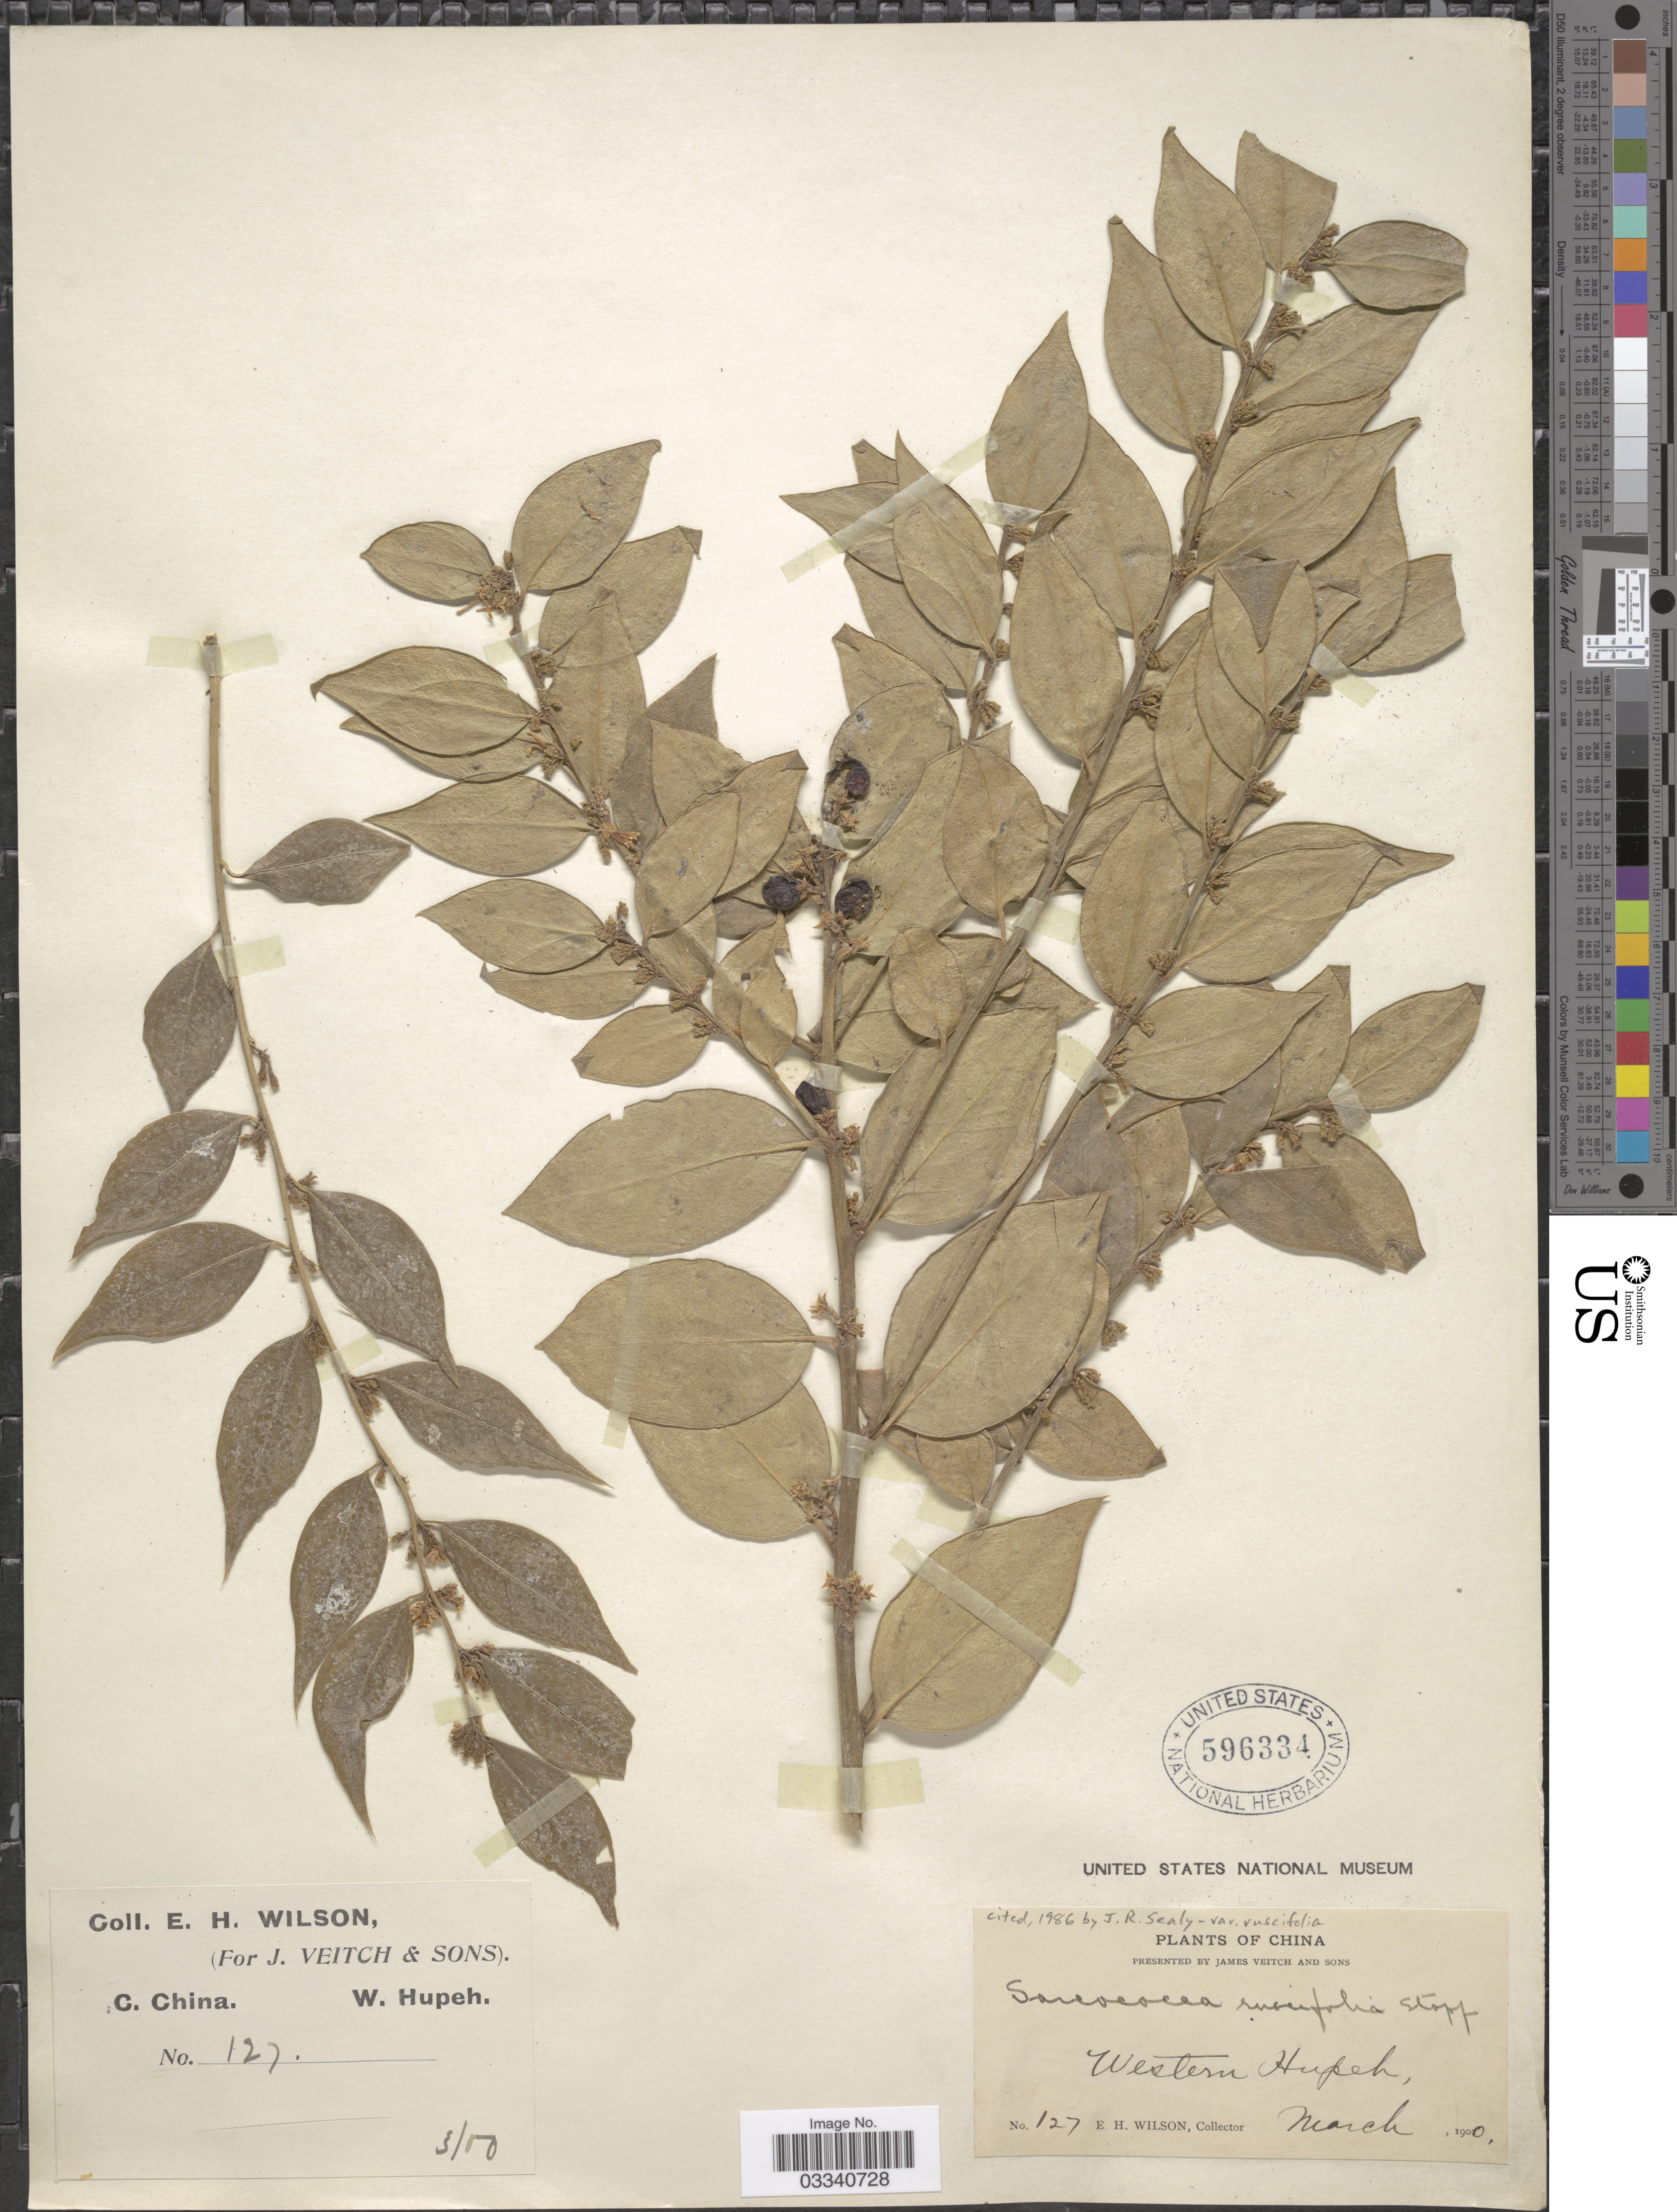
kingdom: Plantae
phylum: Tracheophyta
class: Magnoliopsida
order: Buxales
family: Buxaceae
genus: Sarcococca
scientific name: Sarcococca ruscifolia var. ruscifolia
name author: Stapf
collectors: E. Wilson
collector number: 127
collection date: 1900-03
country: China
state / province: Hubei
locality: C. China. Western Hupeh.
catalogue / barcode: US 596334